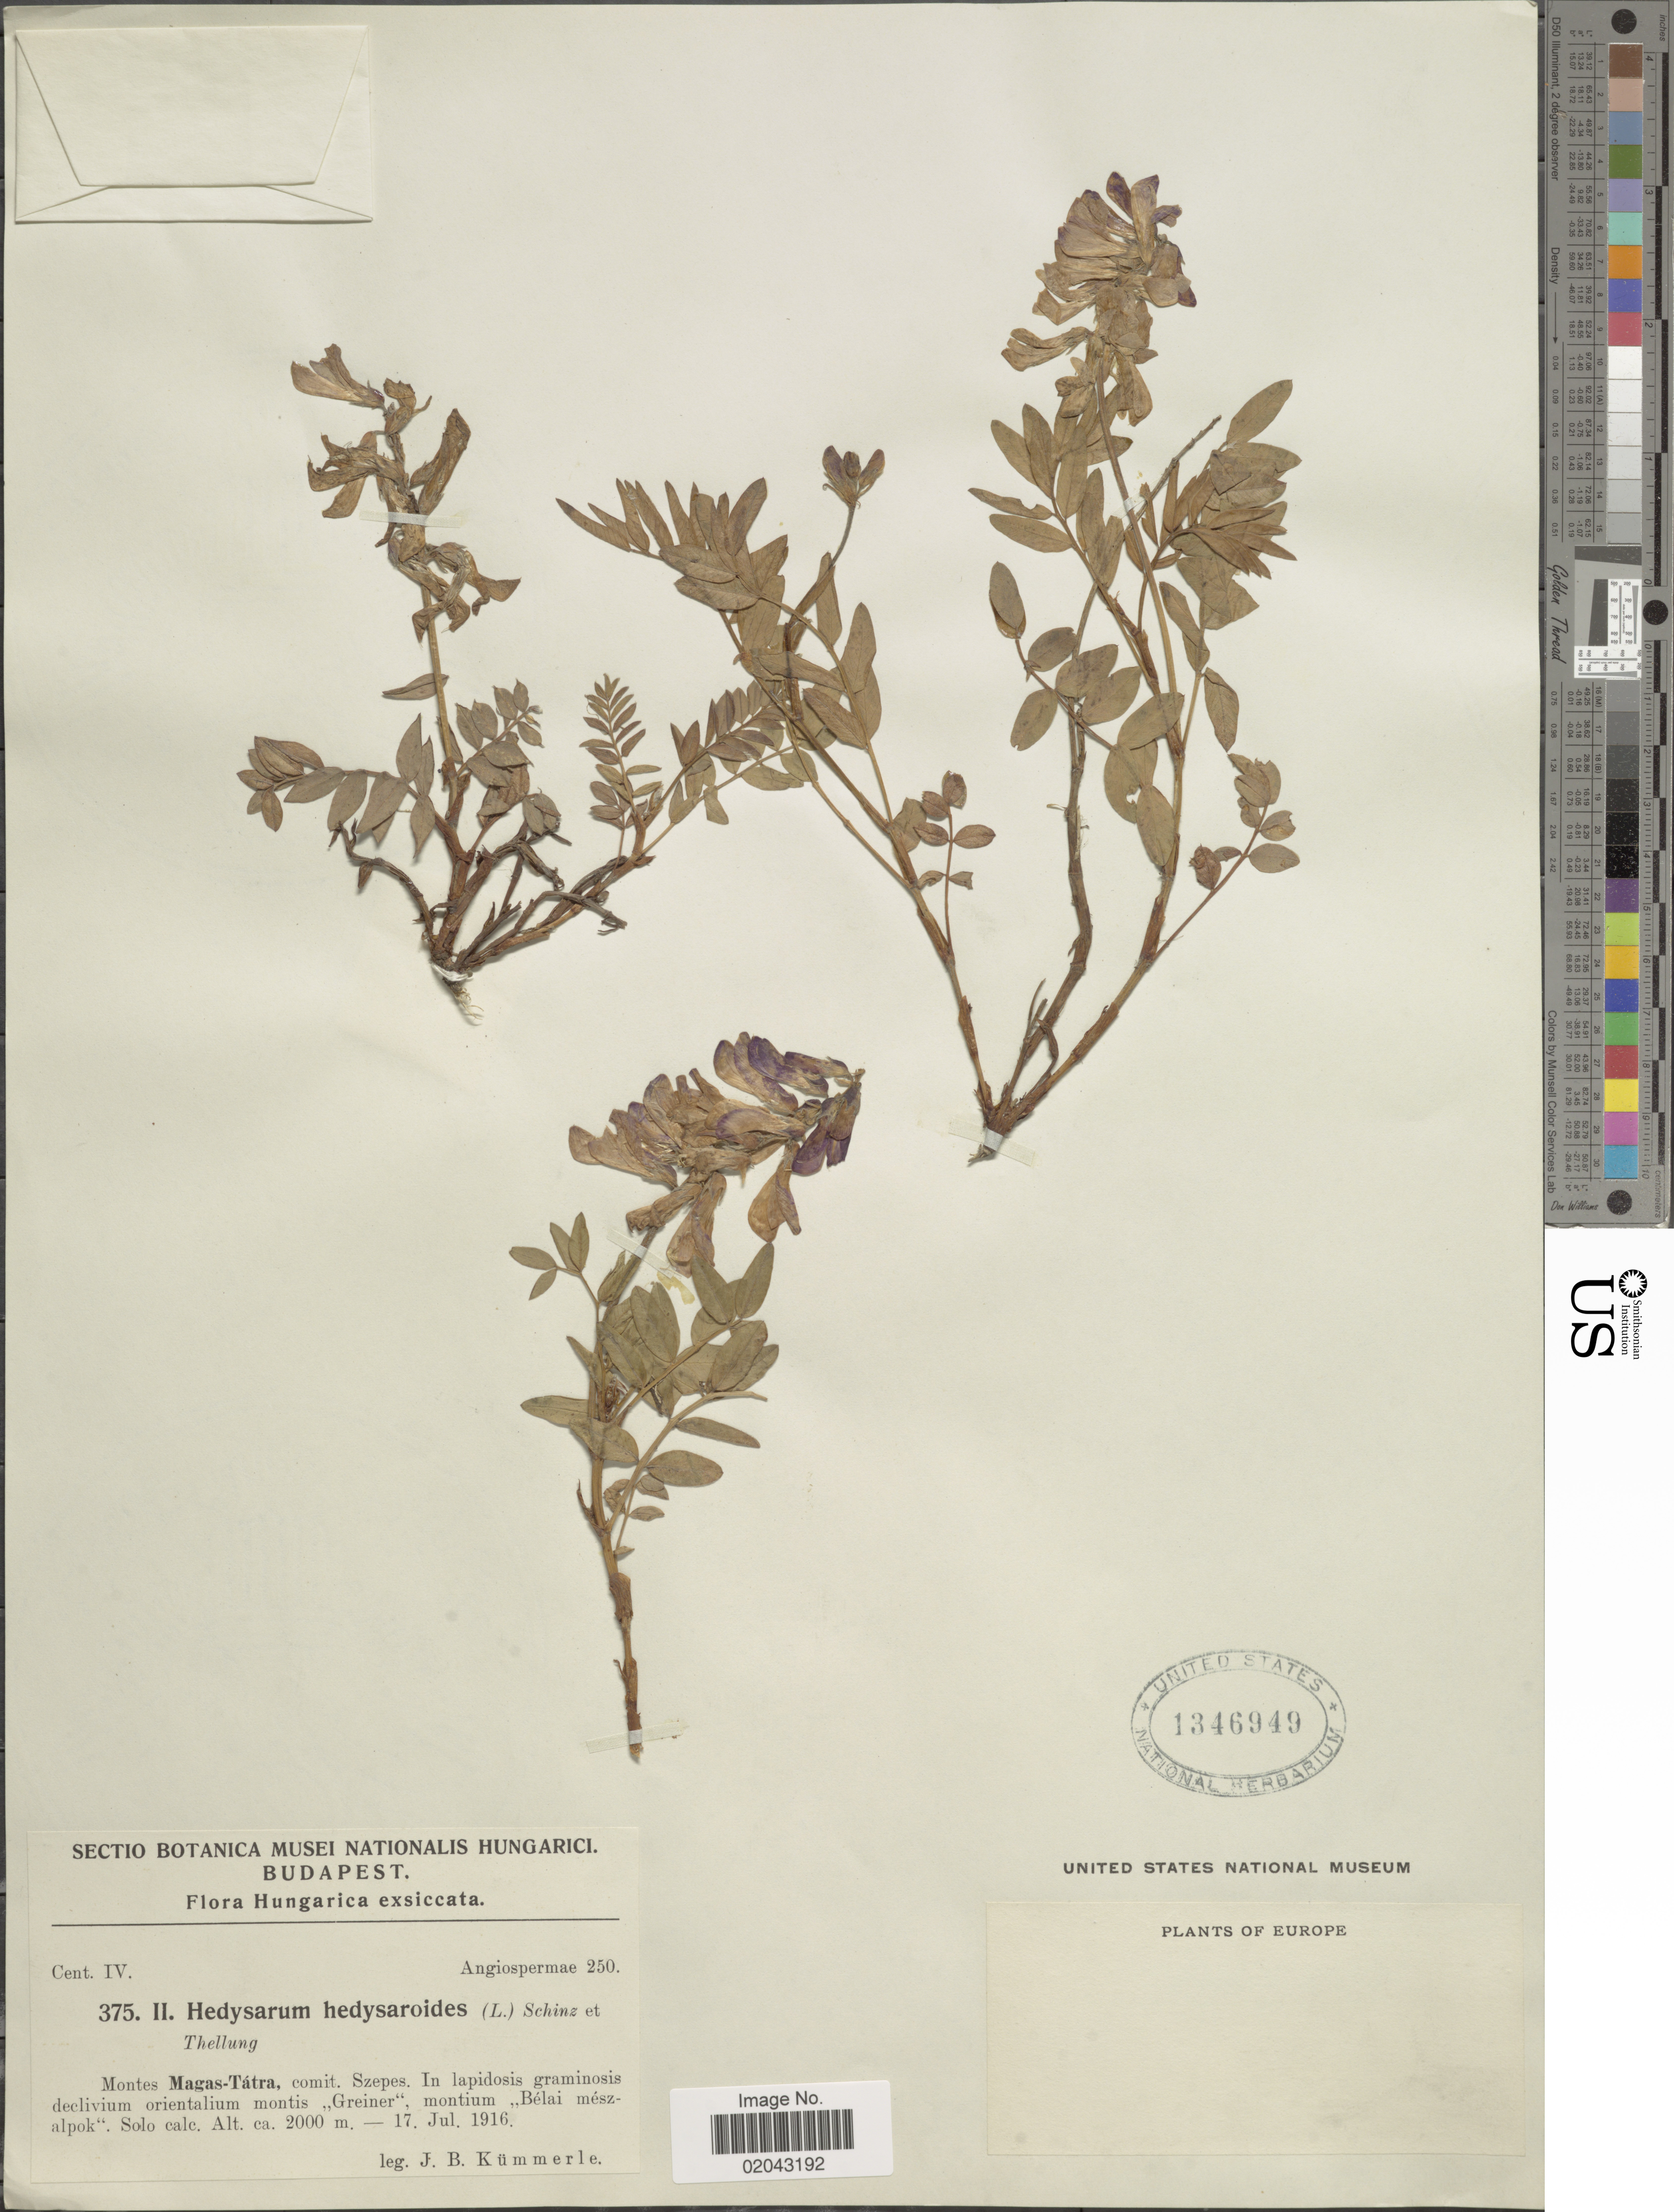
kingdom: Plantae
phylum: Tracheophyta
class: Magnoliopsida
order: Fabales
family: Fabaceae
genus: Hedysarum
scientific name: Hedysarum hedysaroides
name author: (L.) Schinz & Thell.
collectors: J. Kummerle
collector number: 375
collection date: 1916-07-17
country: Hungary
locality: Montes Magas-Tatra, comi. Szepes. In lapidosis graminosis declivium orientalium montis ,,Greiner", montium ,,Belai meszalpok".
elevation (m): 2000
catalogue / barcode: US 1346949